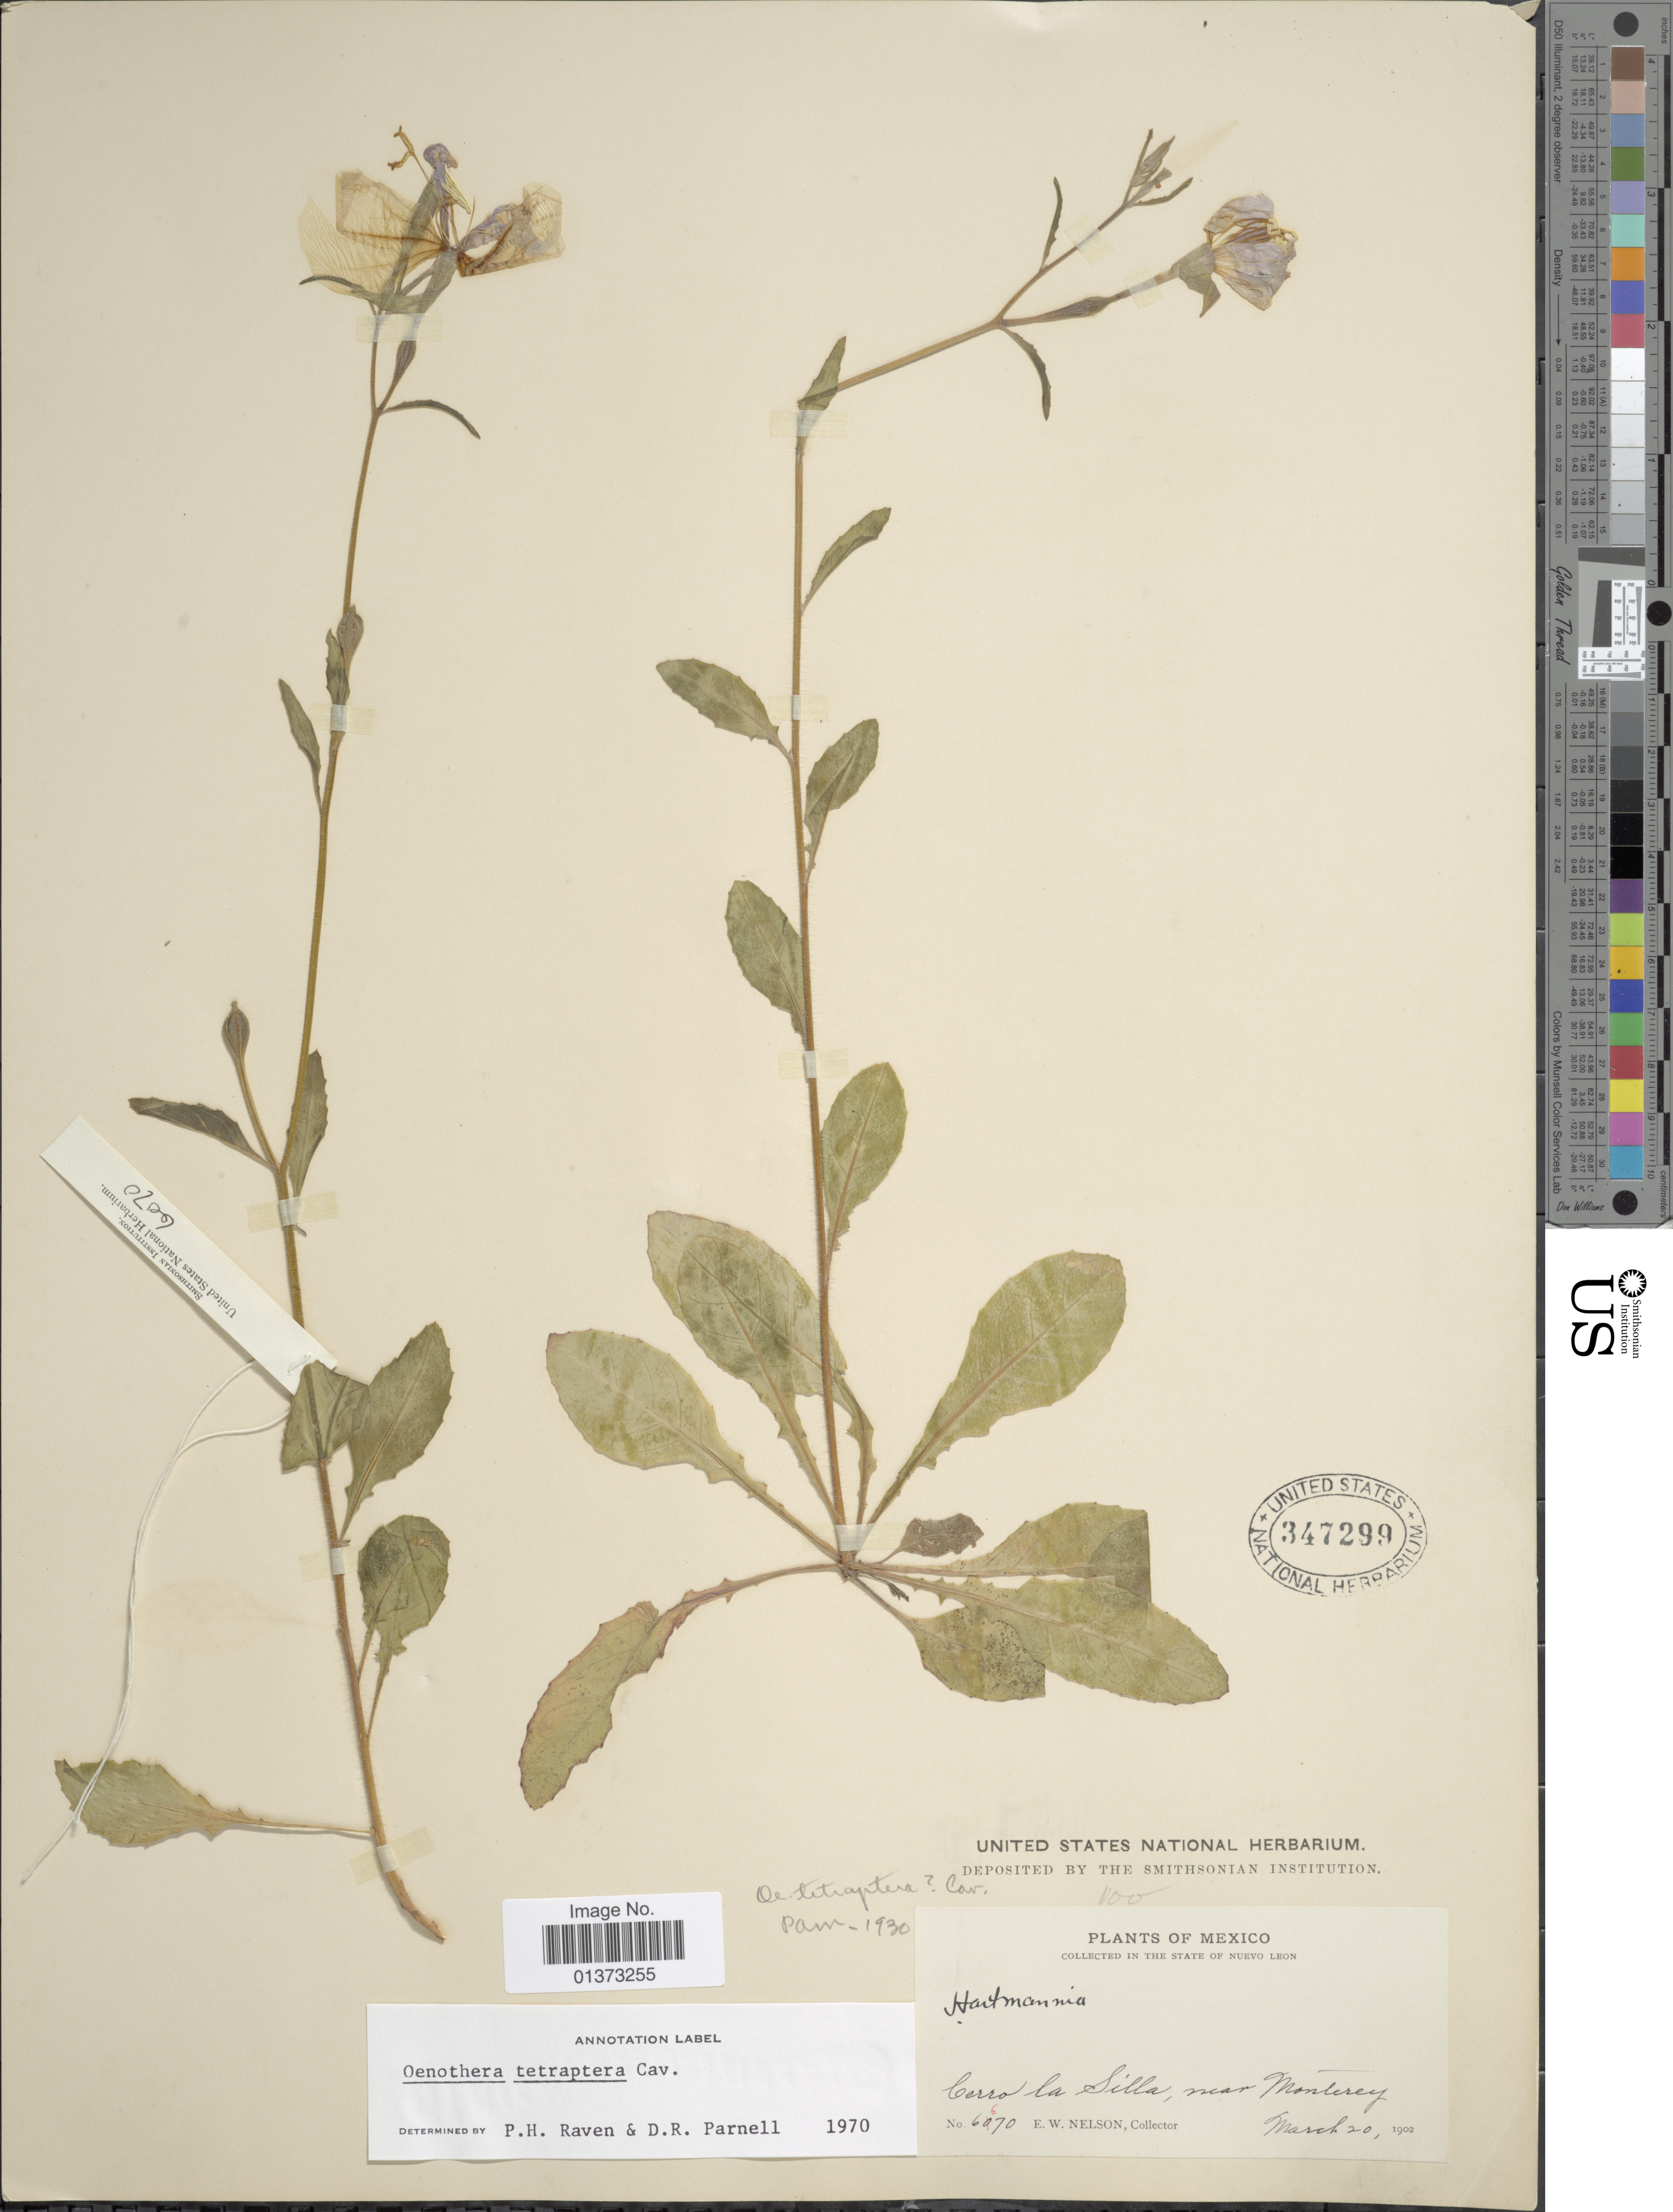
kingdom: Plantae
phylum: Tracheophyta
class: Magnoliopsida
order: Myrtales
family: Onagraceae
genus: Oenothera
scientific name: Oenothera tetraptera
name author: Cav.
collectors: E. W. Nelson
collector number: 6070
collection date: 1902-03-20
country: Mexico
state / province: Nuevo León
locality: Cerro la Silla, near Monterey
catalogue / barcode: US 347299